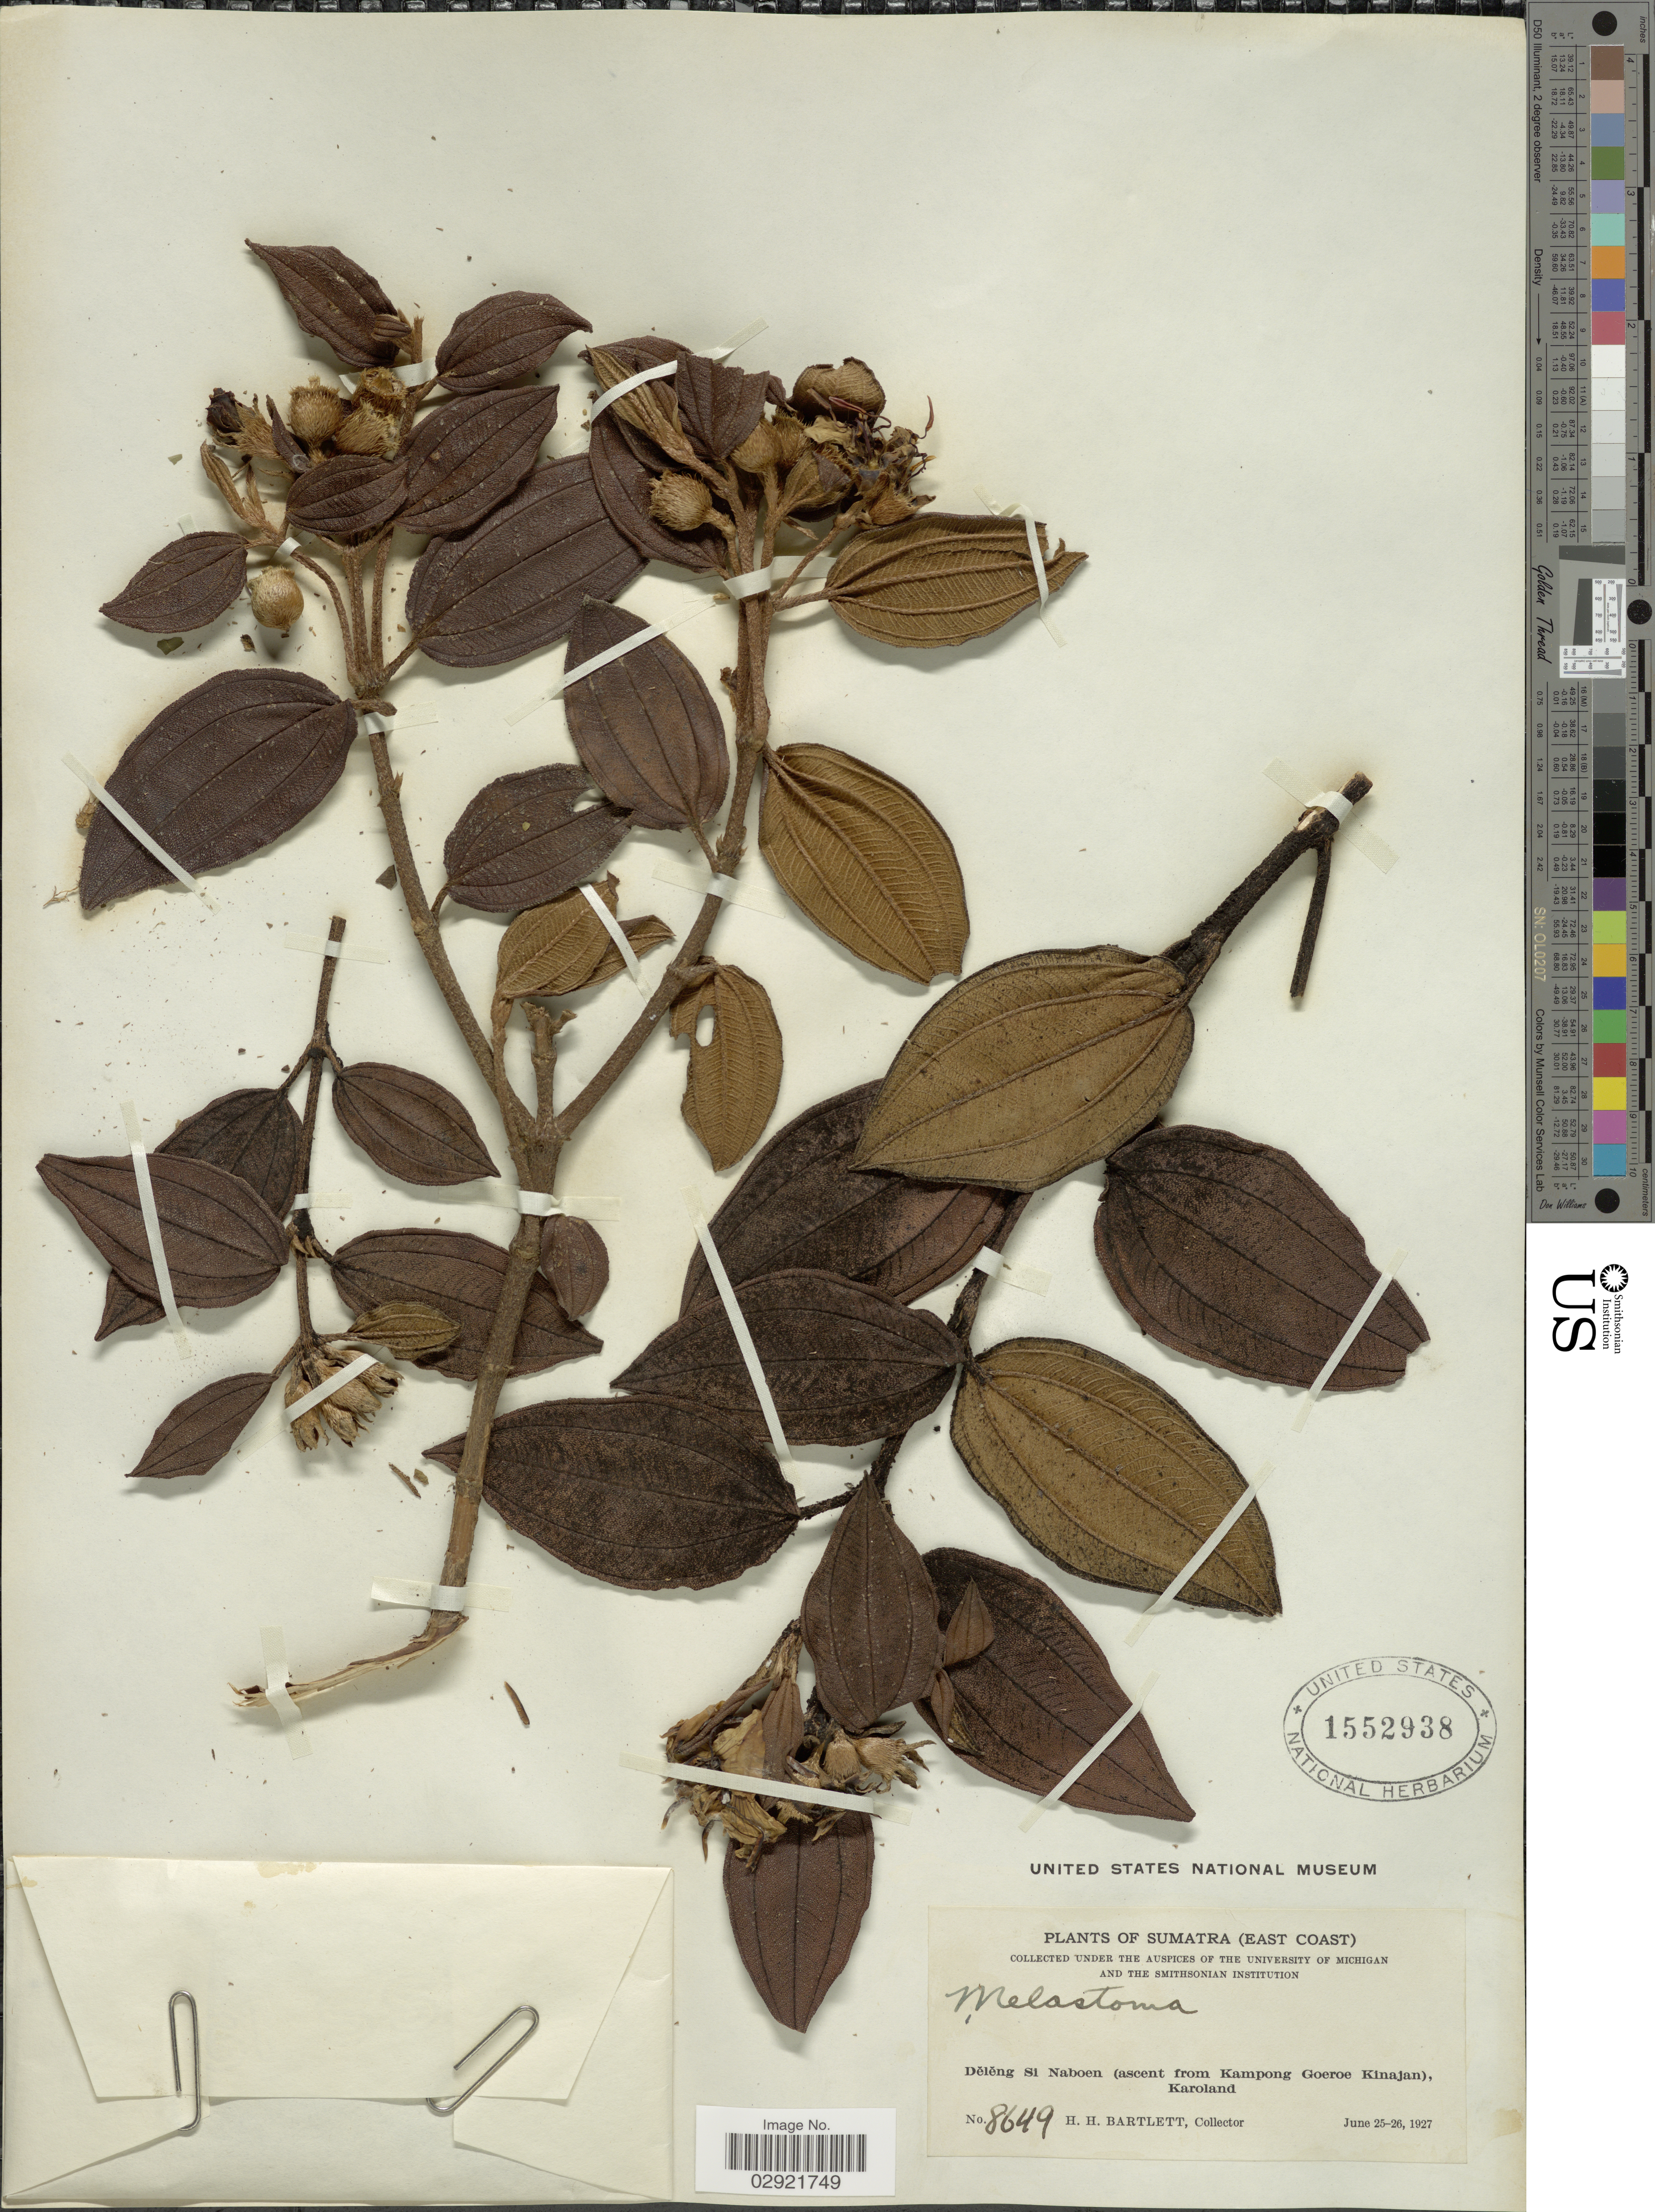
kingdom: Plantae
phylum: Tracheophyta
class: Magnoliopsida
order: Myrtales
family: Melastomataceae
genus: Melastoma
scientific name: Melastoma sp.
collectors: H. H. Bartlett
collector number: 8649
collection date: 1927-06-25/1927-06-26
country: Indonesia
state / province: Sumatra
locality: (East Coast). Dëlëng Si Naboen (ascent from Kampong Goeroe Kinajan), Karoland.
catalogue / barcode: US 1552938